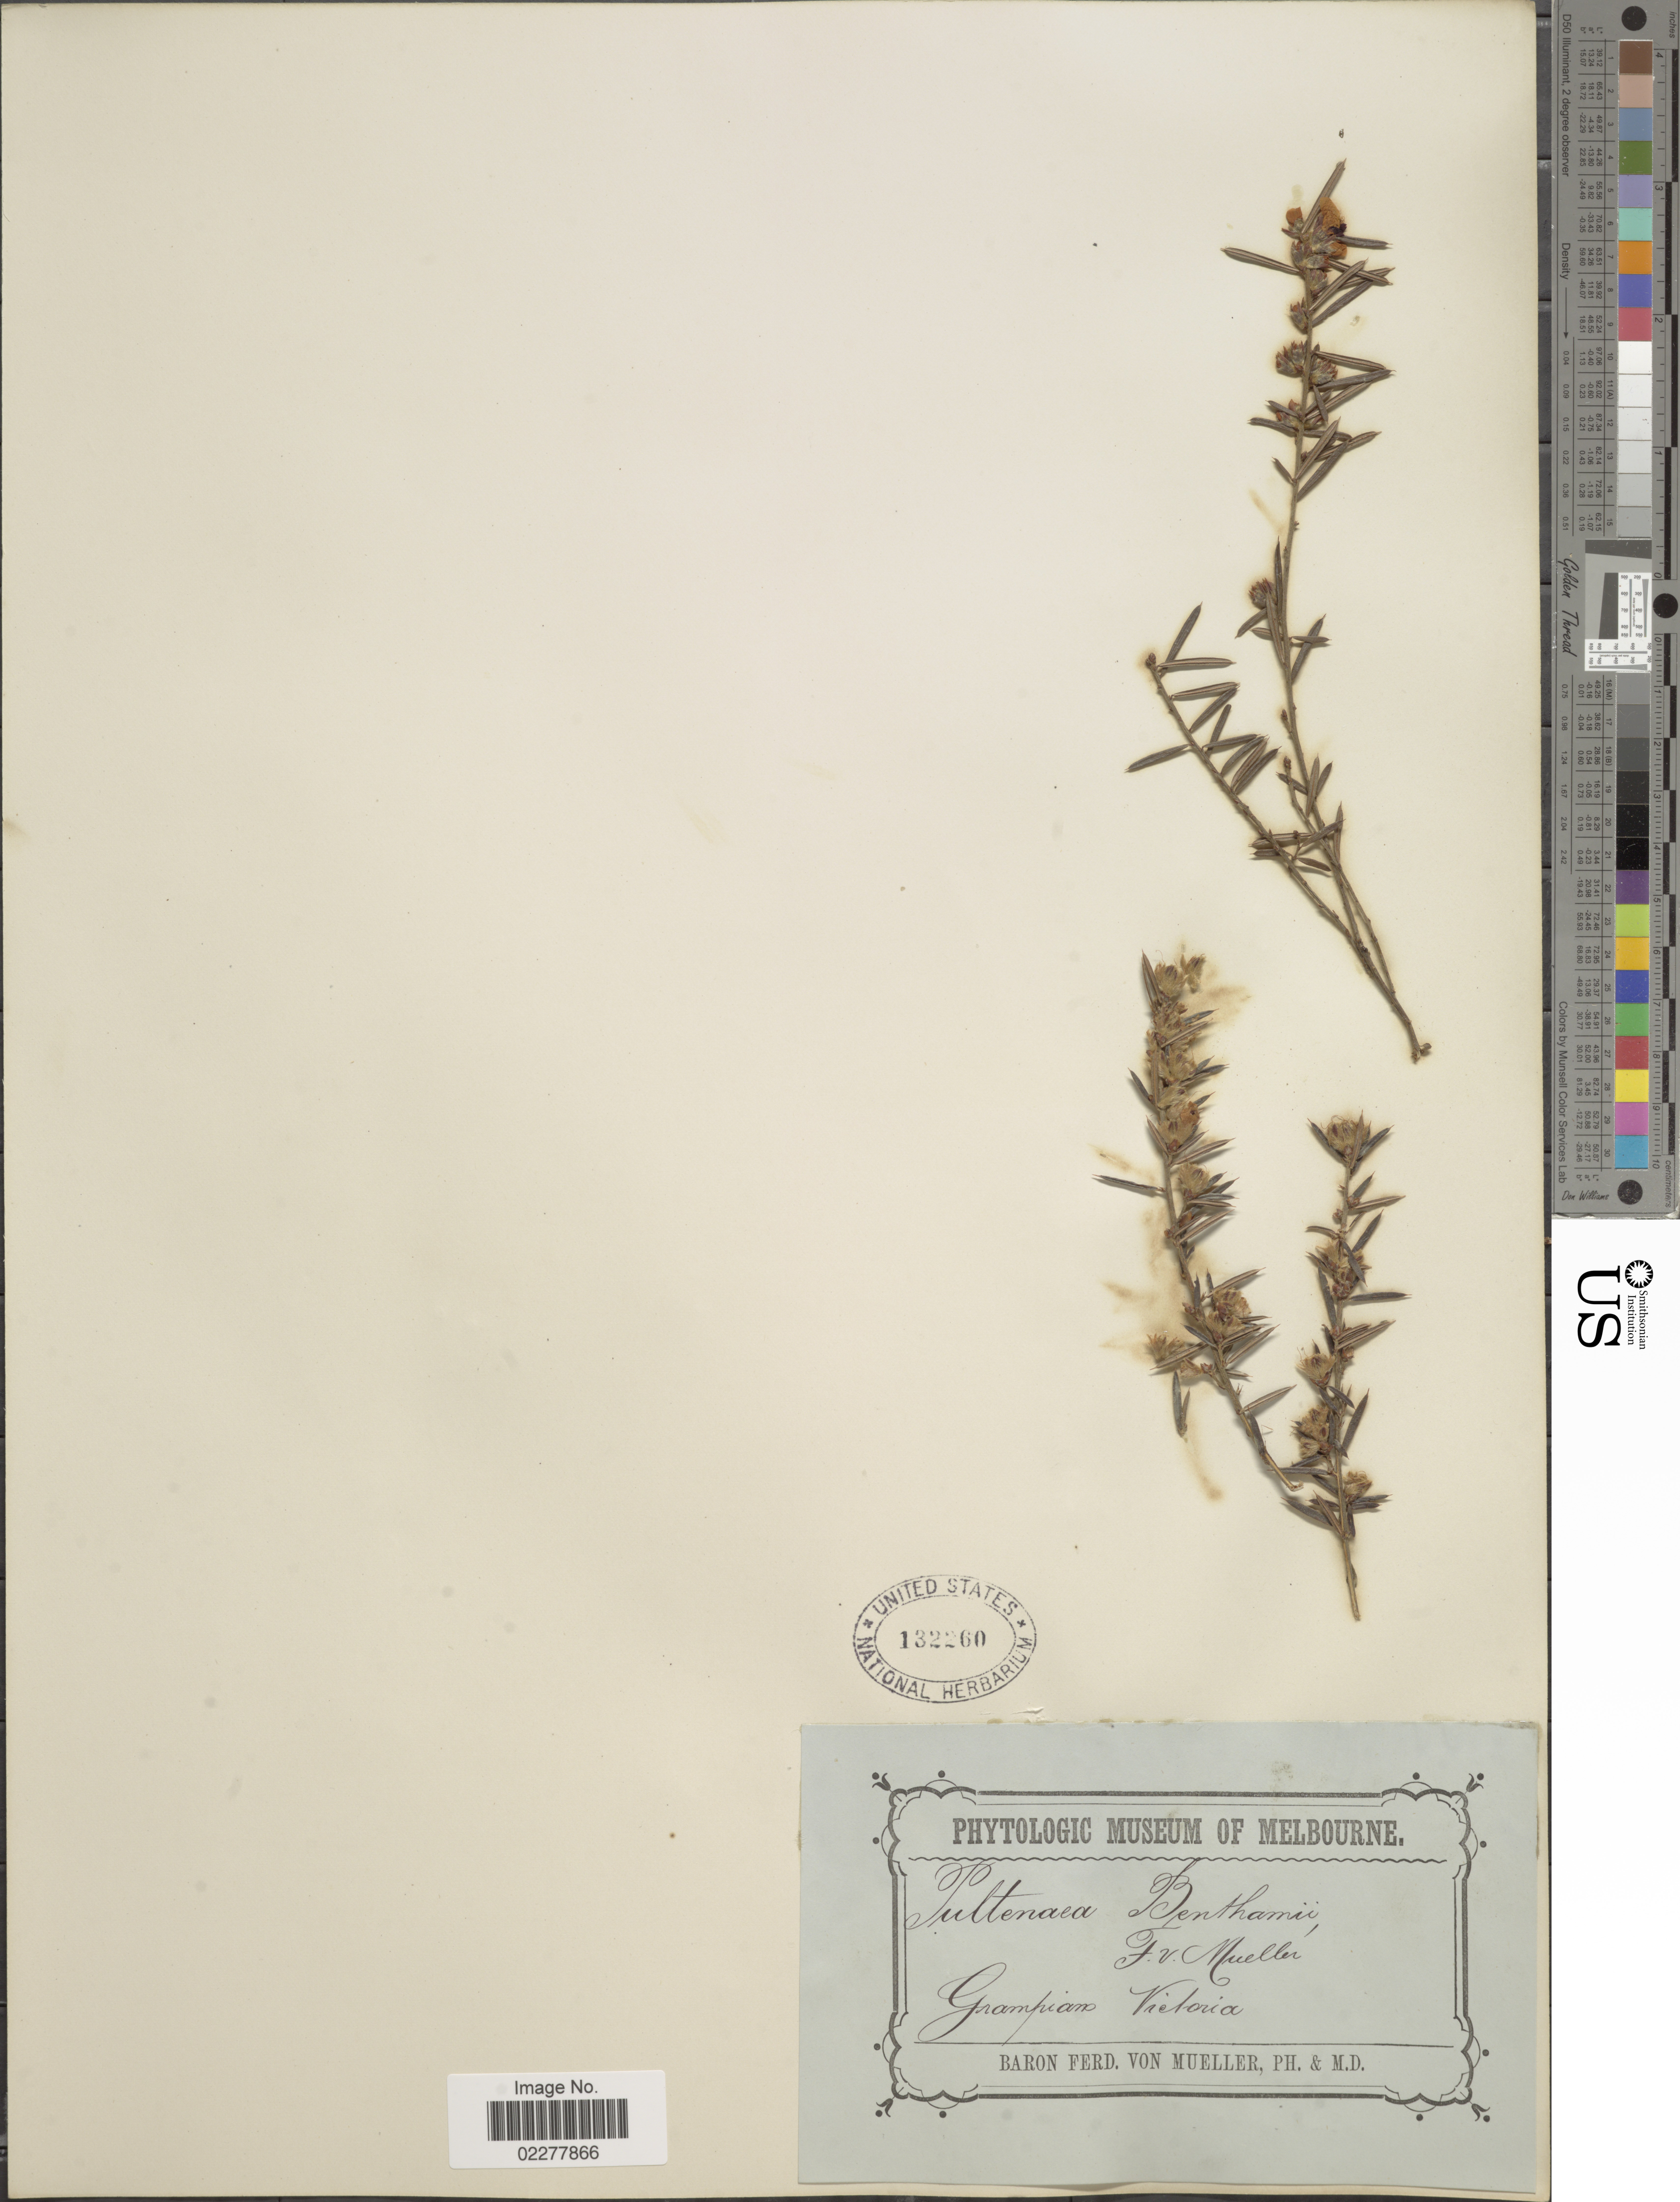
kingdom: Plantae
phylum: Tracheophyta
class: Magnoliopsida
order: Fabales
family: Fabaceae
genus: Pultenaea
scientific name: Pultenaea benthamii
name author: F. Muell.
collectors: F. von Mueller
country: Australia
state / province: Victoria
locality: Grampians Victoria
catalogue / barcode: US 132260